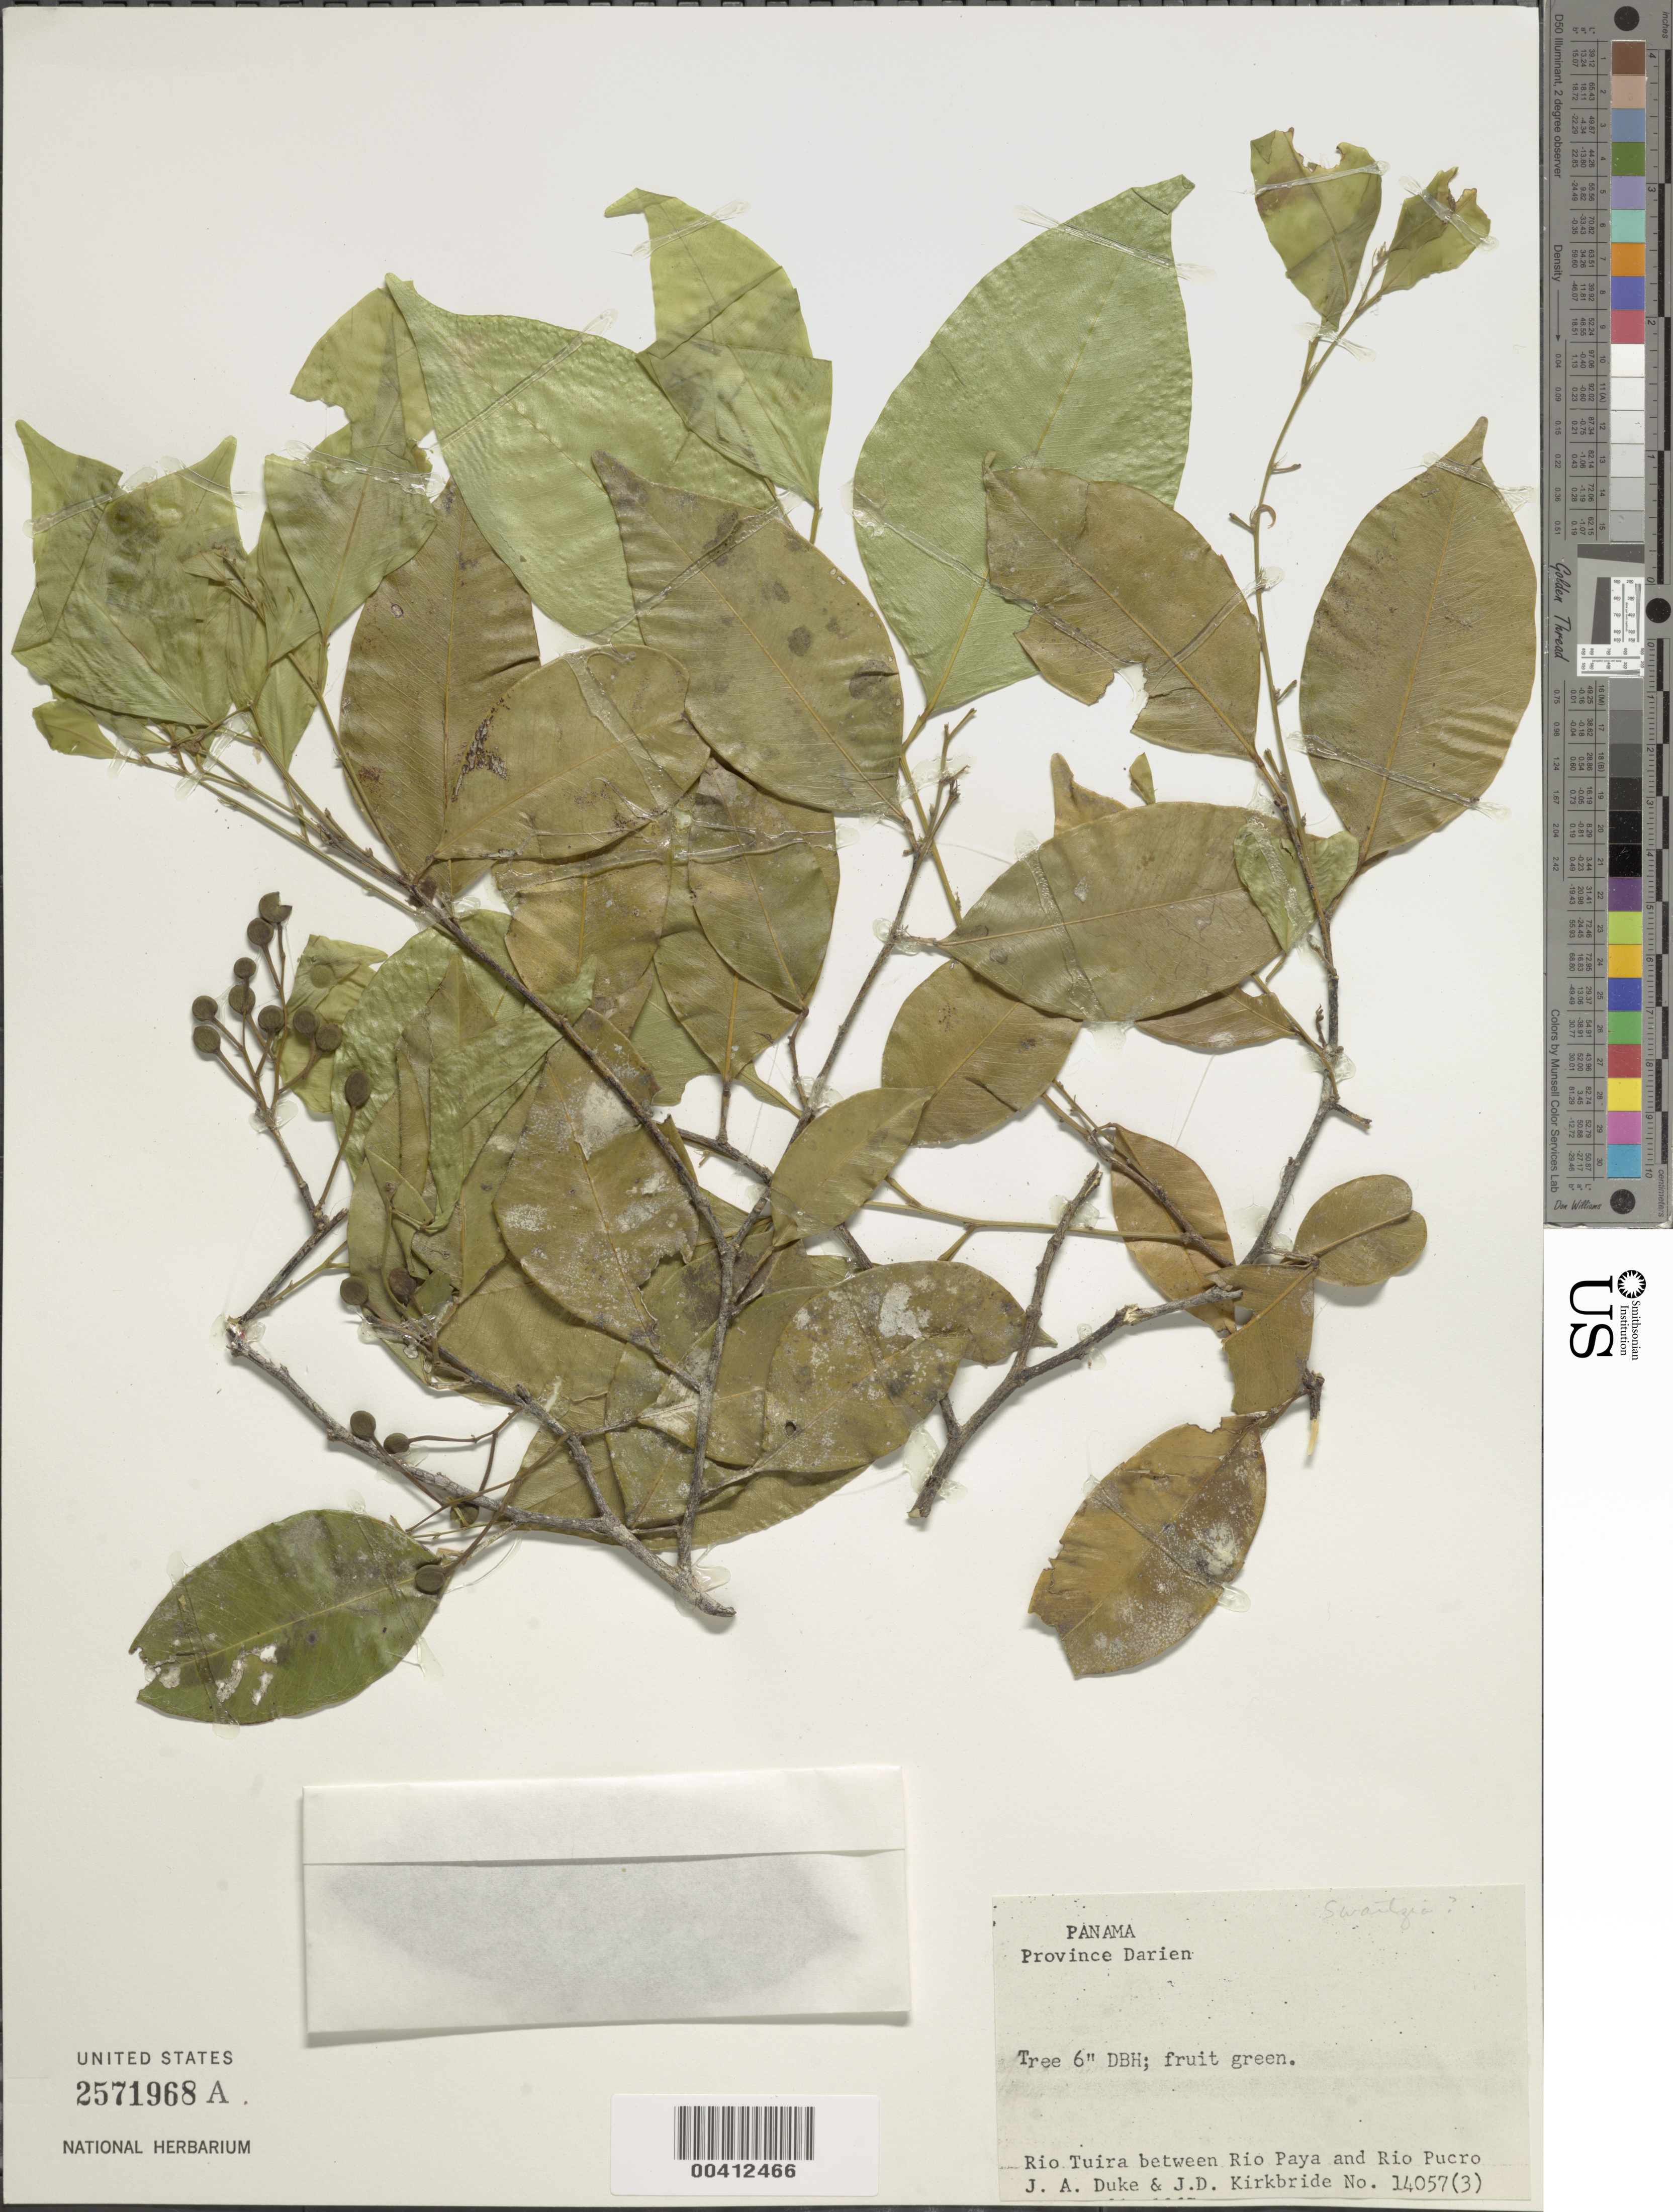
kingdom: Plantae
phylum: Tracheophyta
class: Magnoliopsida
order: Fabales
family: Fabaceae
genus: Swartzia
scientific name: Swartzia simplex var. ochnacea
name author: (DC.) R.S. Cowan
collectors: J. A. Duke & J. H. Kirkbride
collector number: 14057(3)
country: Panama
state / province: Darién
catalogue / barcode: US 2571968A